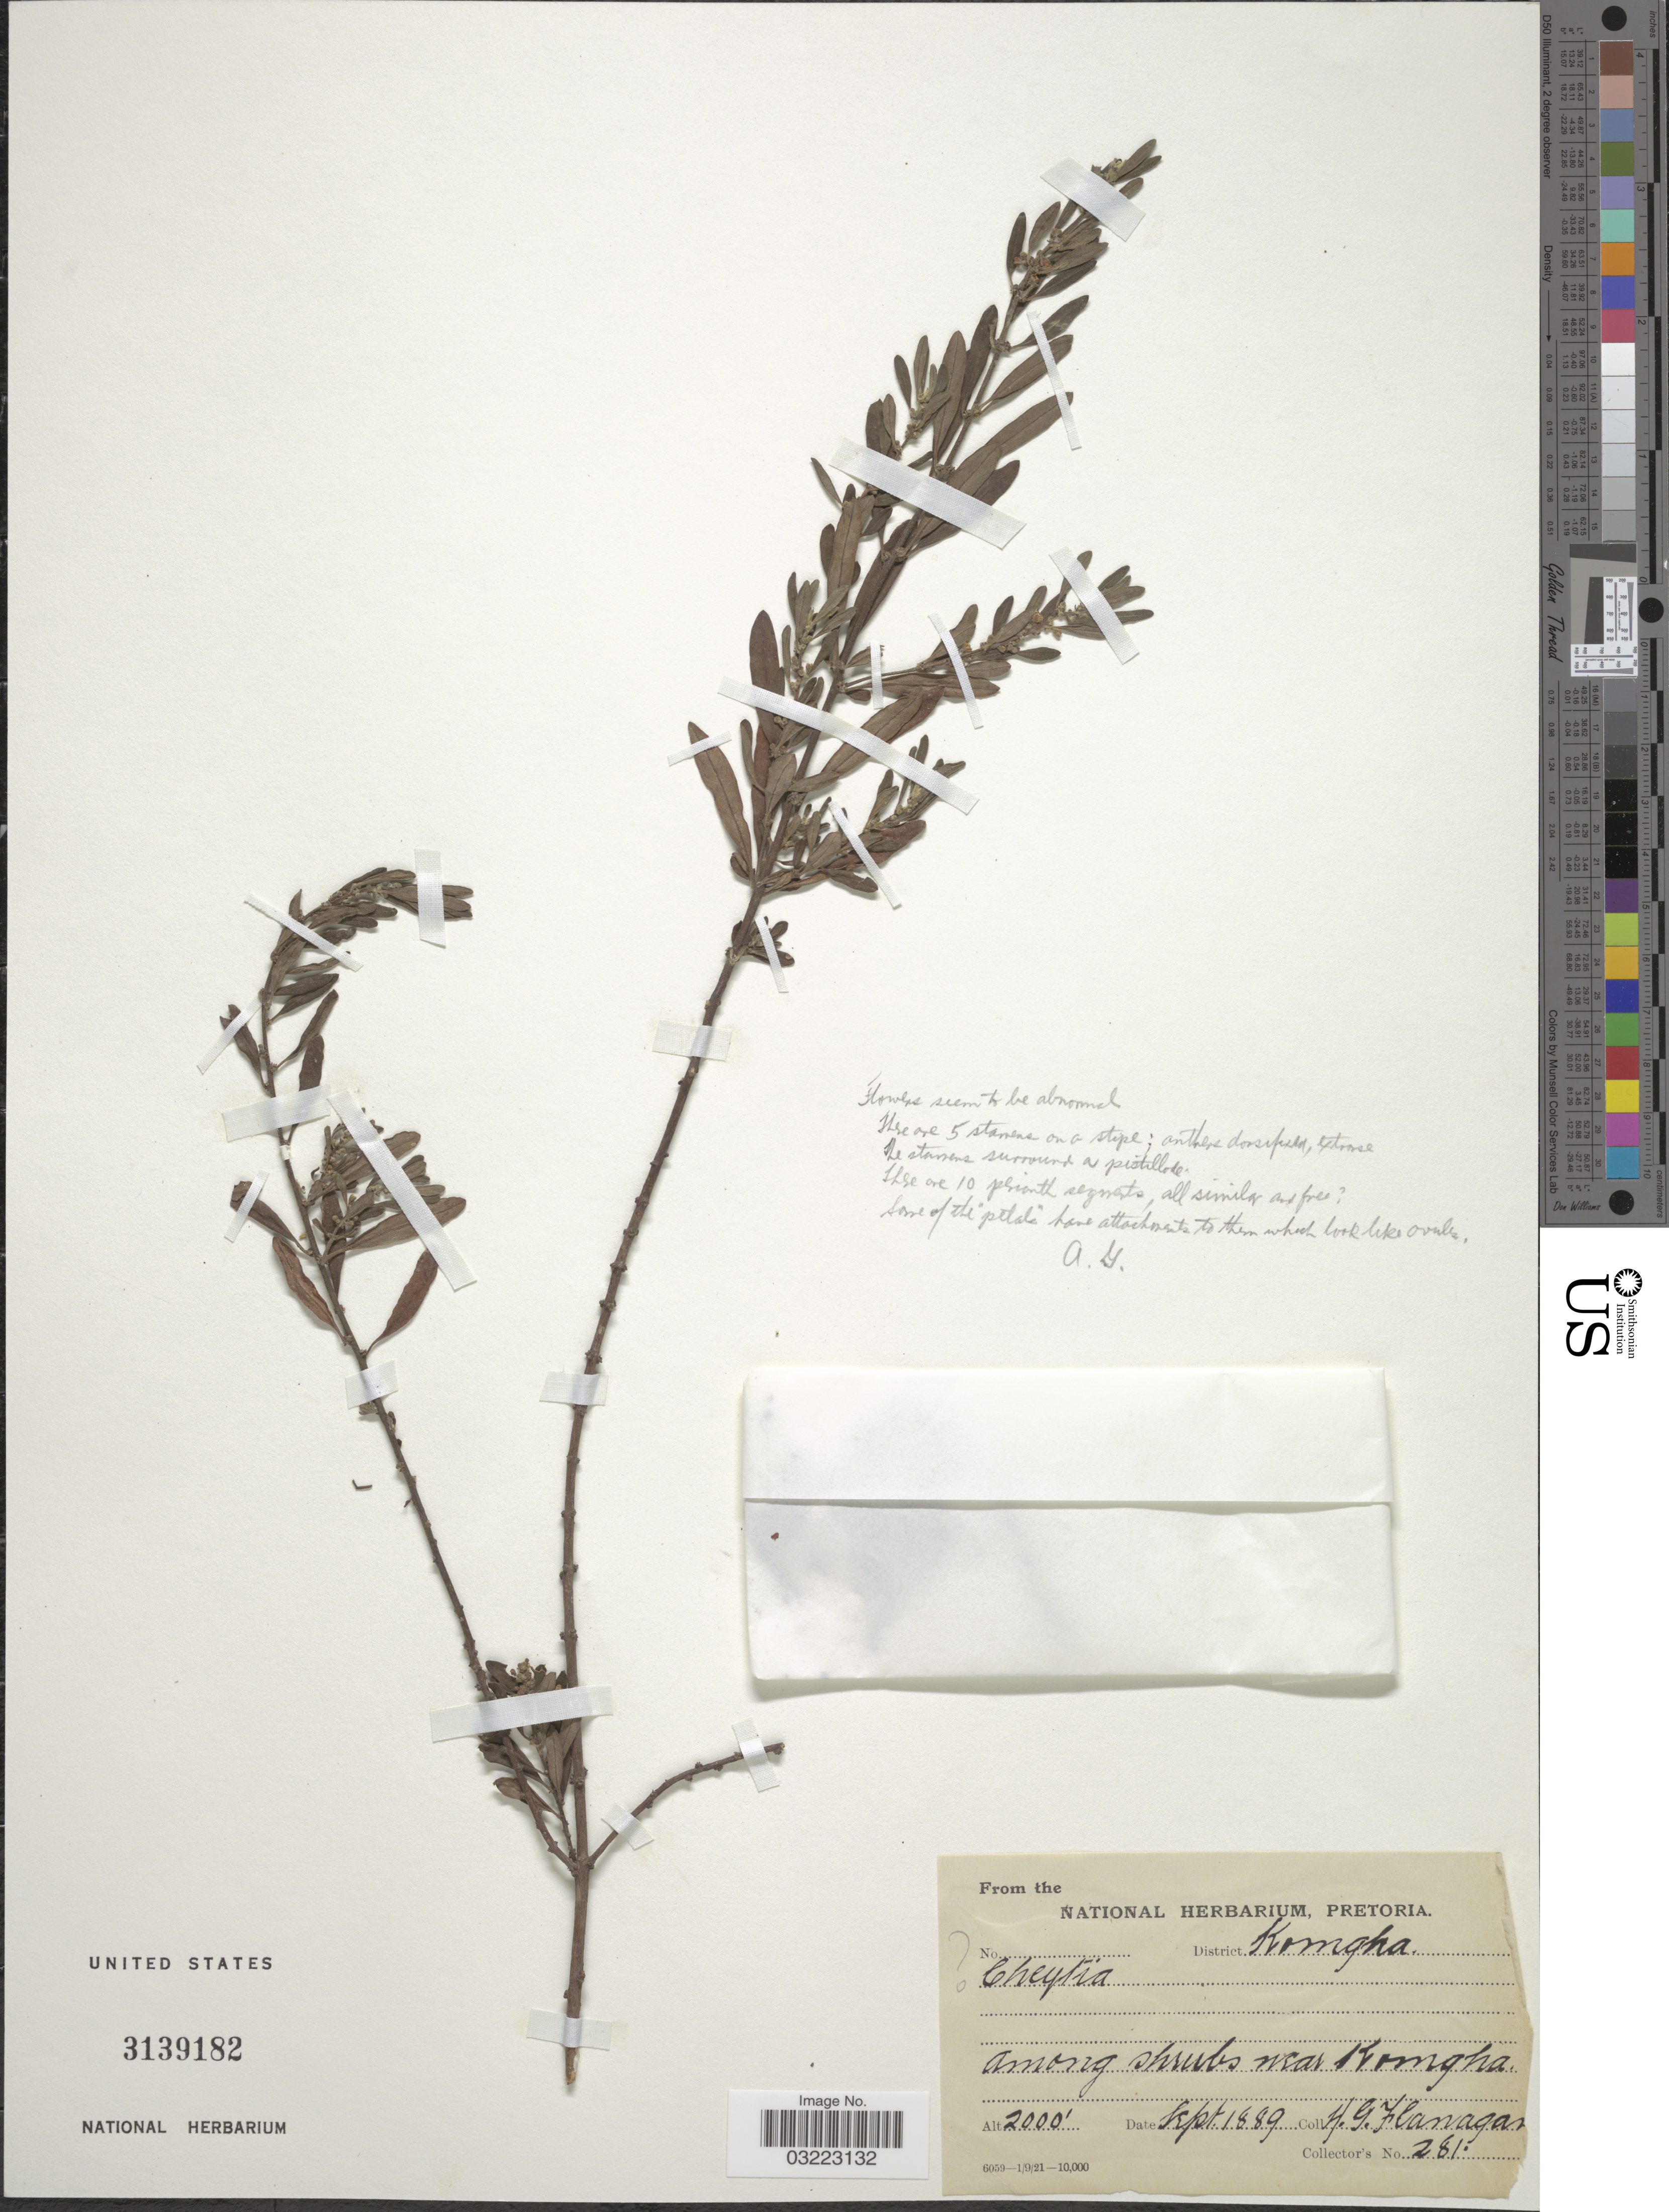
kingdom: Plantae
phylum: Tracheophyta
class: Magnoliopsida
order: Malpighiales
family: Peraceae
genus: Clutia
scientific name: Clutia sp.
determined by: Strong, Mark T., (BOT), Smithsonian Institution - National Museum of Natural History (UNITED STATES)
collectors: H. Flanagan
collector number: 281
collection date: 1889-09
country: South Africa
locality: District Komgha, among shrubs near Komgha.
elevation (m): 610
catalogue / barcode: US 3139182